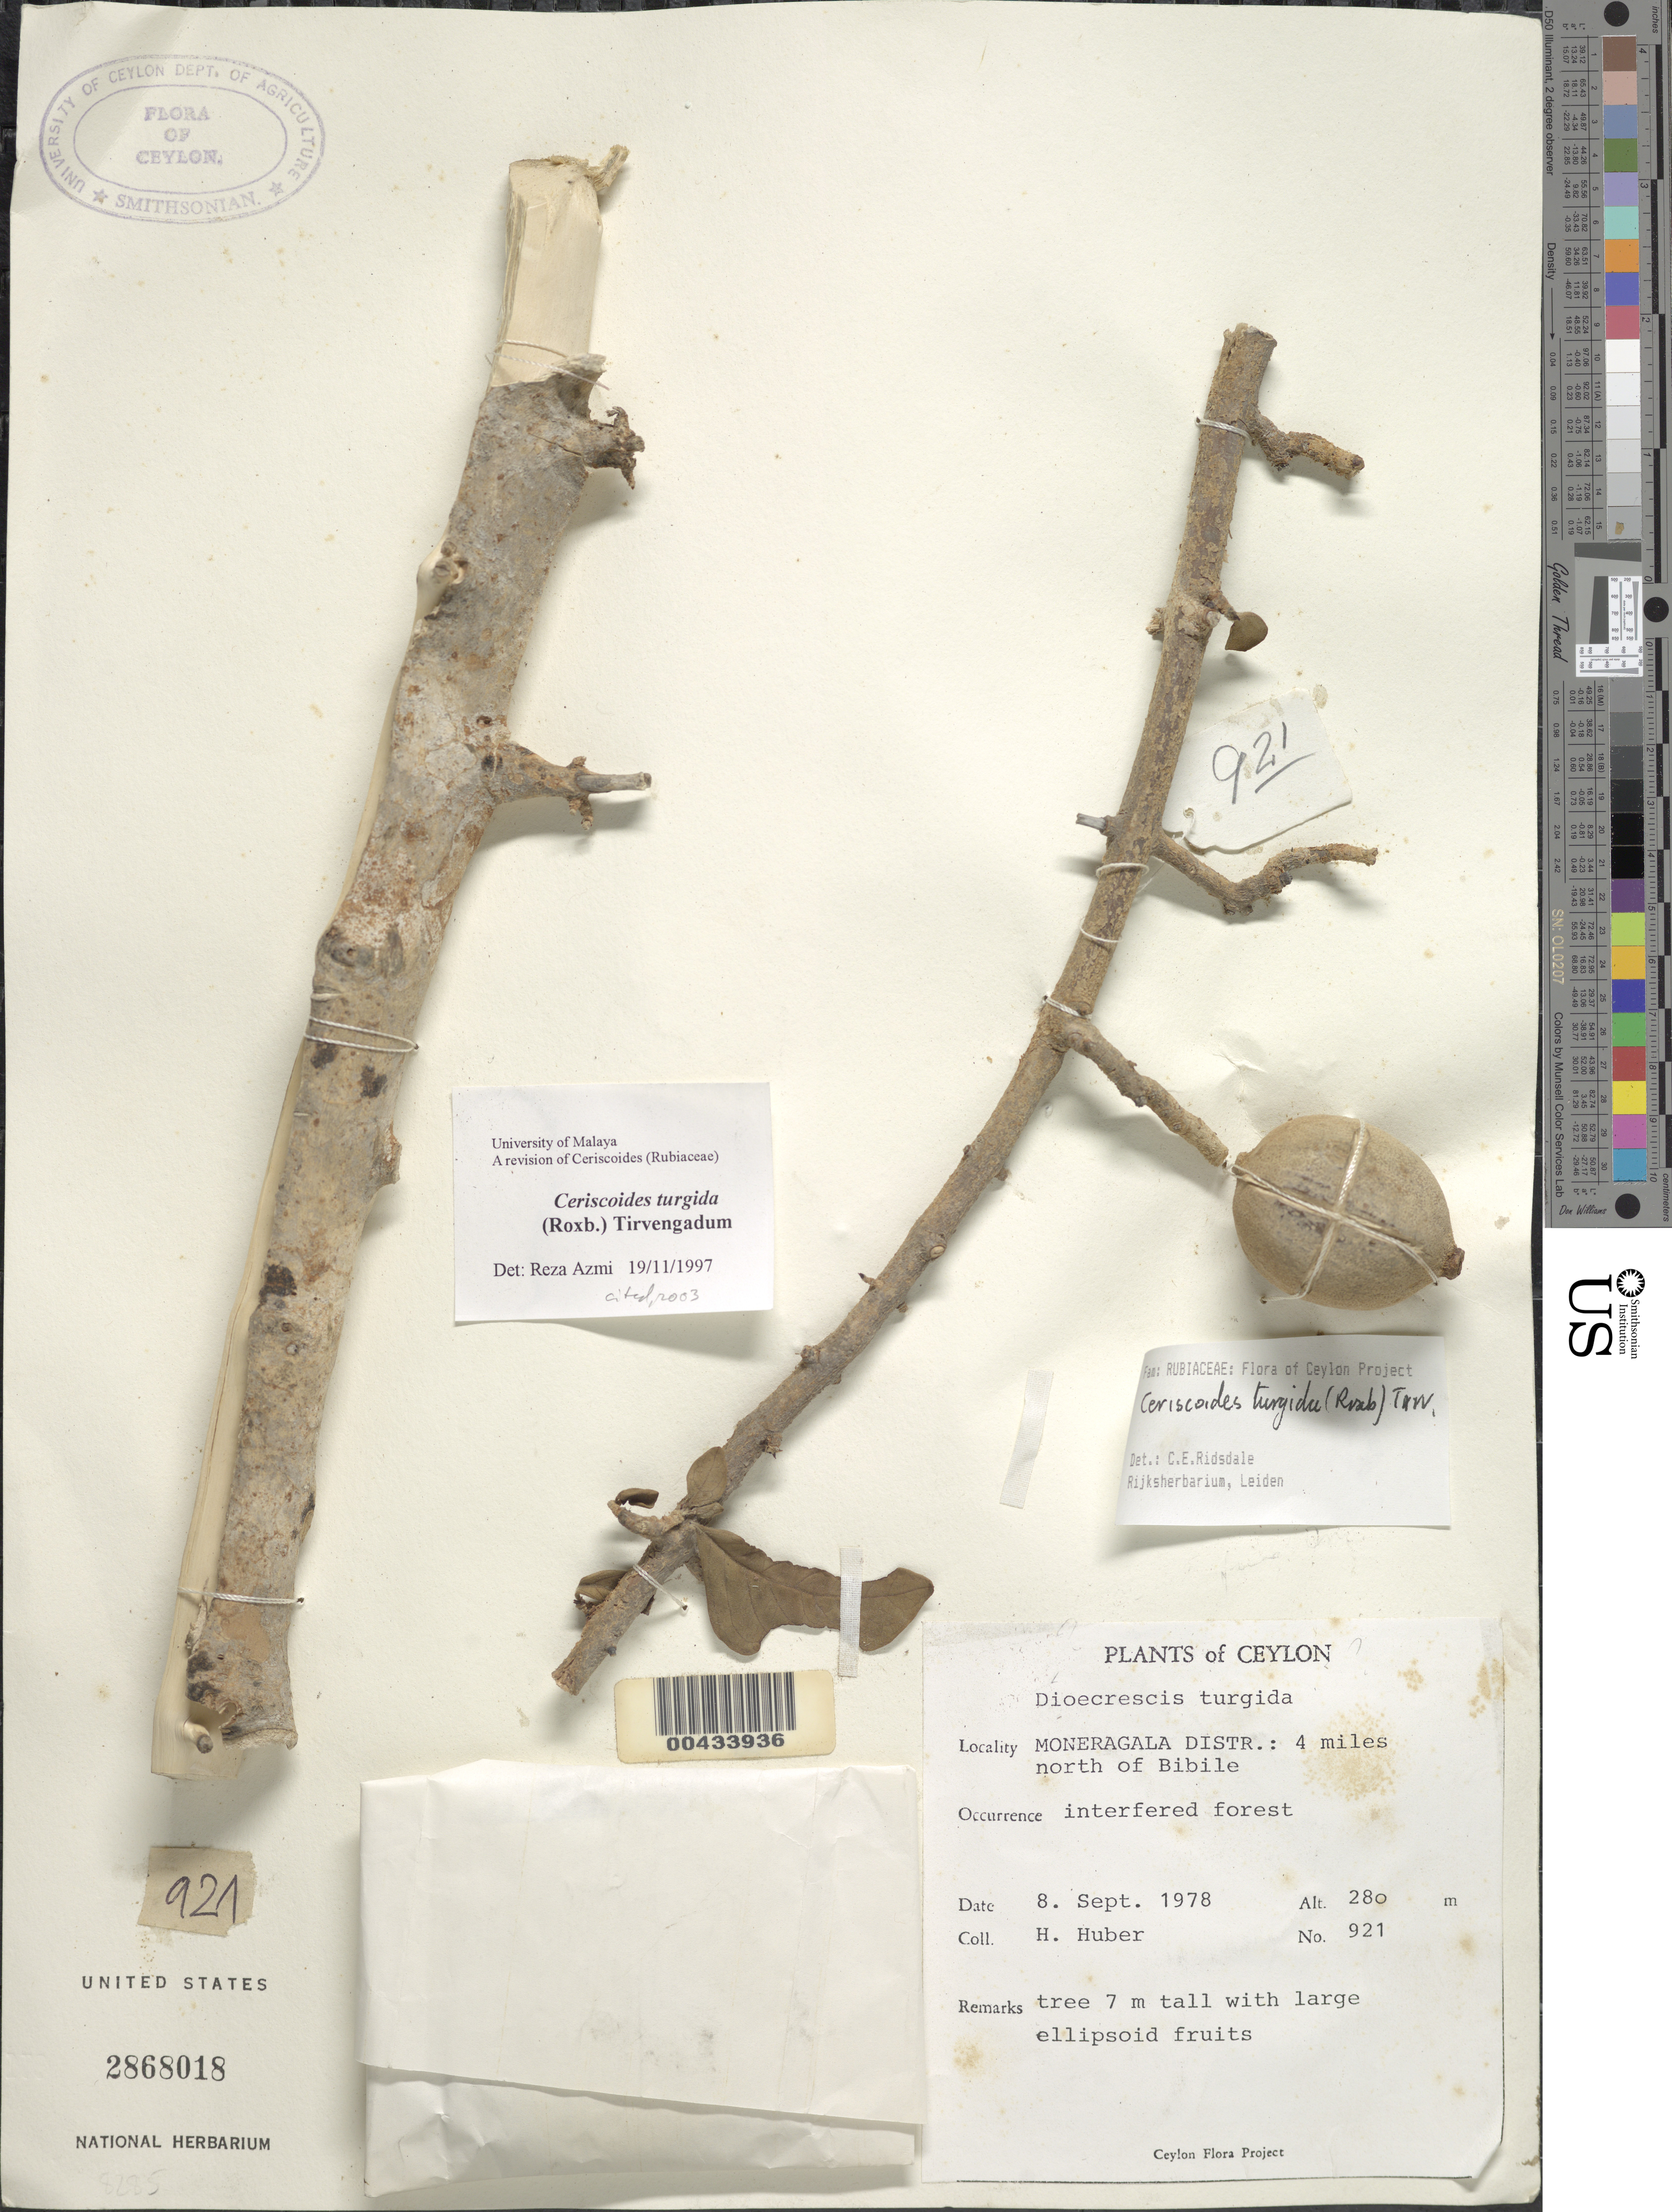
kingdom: Plantae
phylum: Tracheophyta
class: Magnoliopsida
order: Gentianales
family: Rubiaceae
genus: Ceriscoides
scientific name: Ceriscoides turgida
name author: (Roxb.) Tirveng.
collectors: H. Huber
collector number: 921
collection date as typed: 08 Sep 1978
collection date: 1978-09-08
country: Sri Lanka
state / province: Uva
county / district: Monaragala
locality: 4 mi N of Bibile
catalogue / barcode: US 2868018